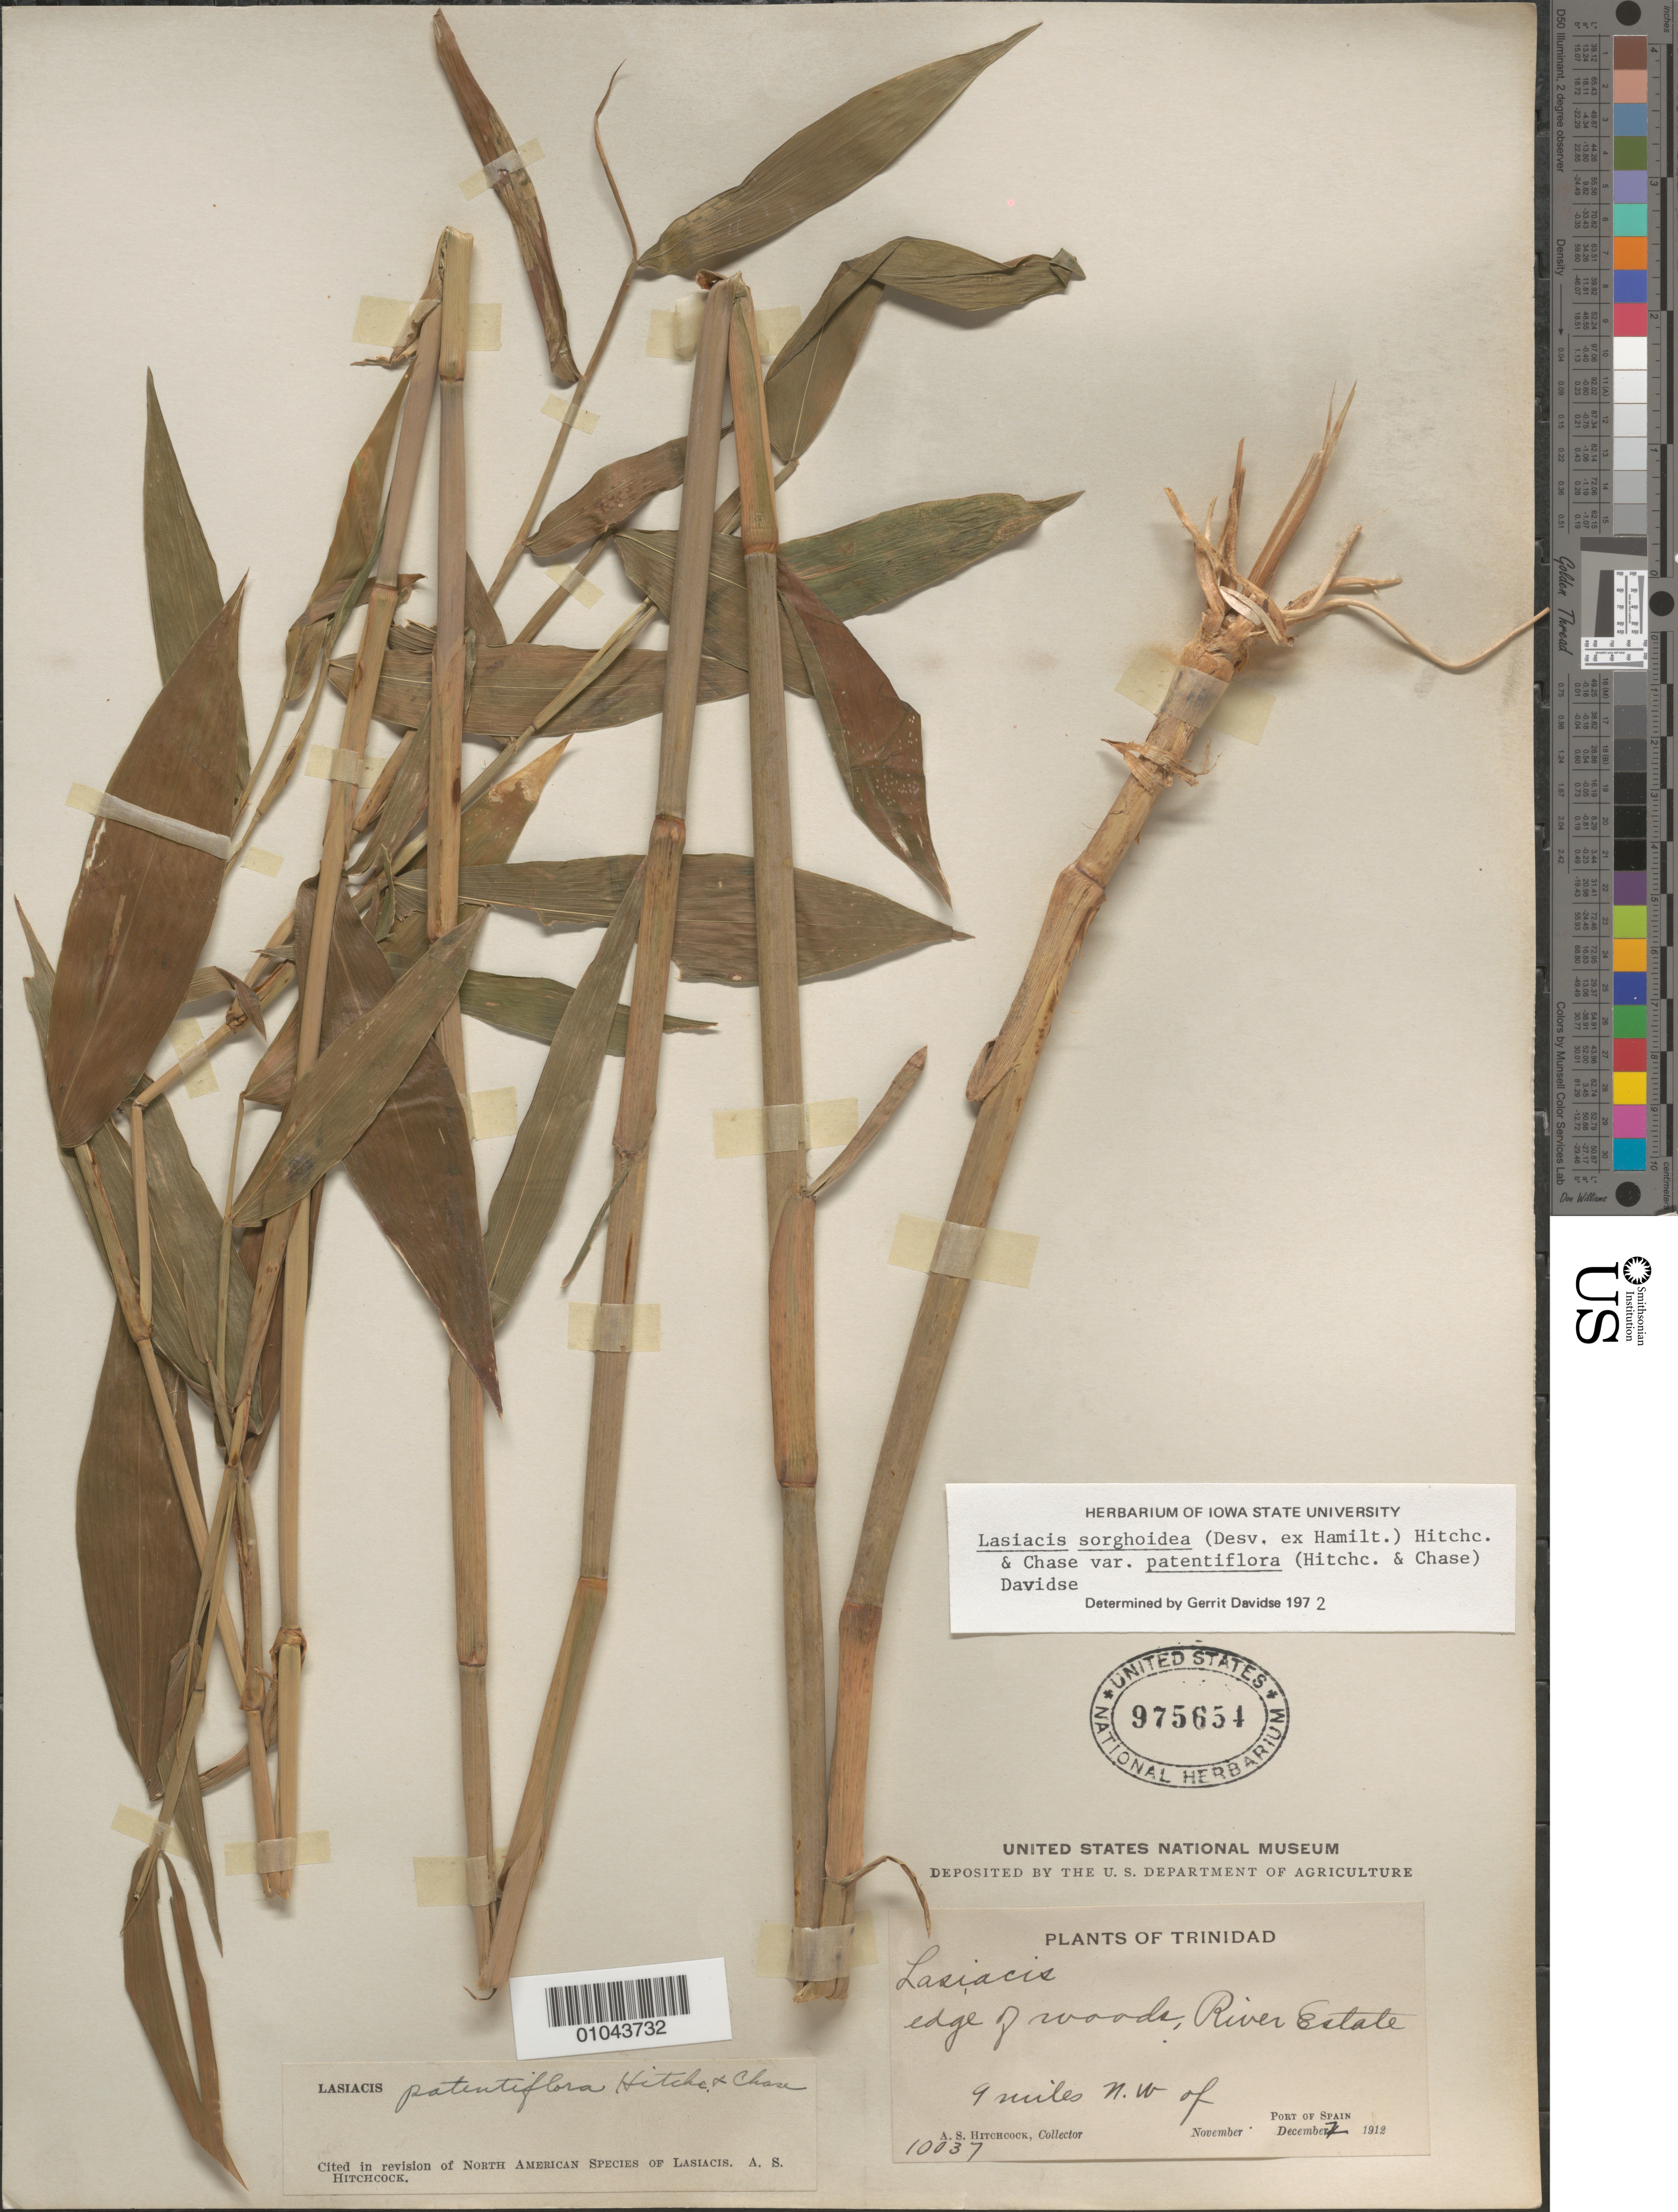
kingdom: Plantae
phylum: Tracheophyta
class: Liliopsida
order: Poales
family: Poaceae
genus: Lasiacis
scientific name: Lasiacis sorghoidea var. patentiflora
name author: (Hitchc. & Chase) Davidse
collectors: A. S. Hitchcock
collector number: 10037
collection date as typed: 02 Dec 1912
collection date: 1912-12-02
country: Trinidad and Tobago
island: Trinidad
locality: Edge of Woods, River Estate, 9 miles northwest of Port of Spain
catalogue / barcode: US 975654